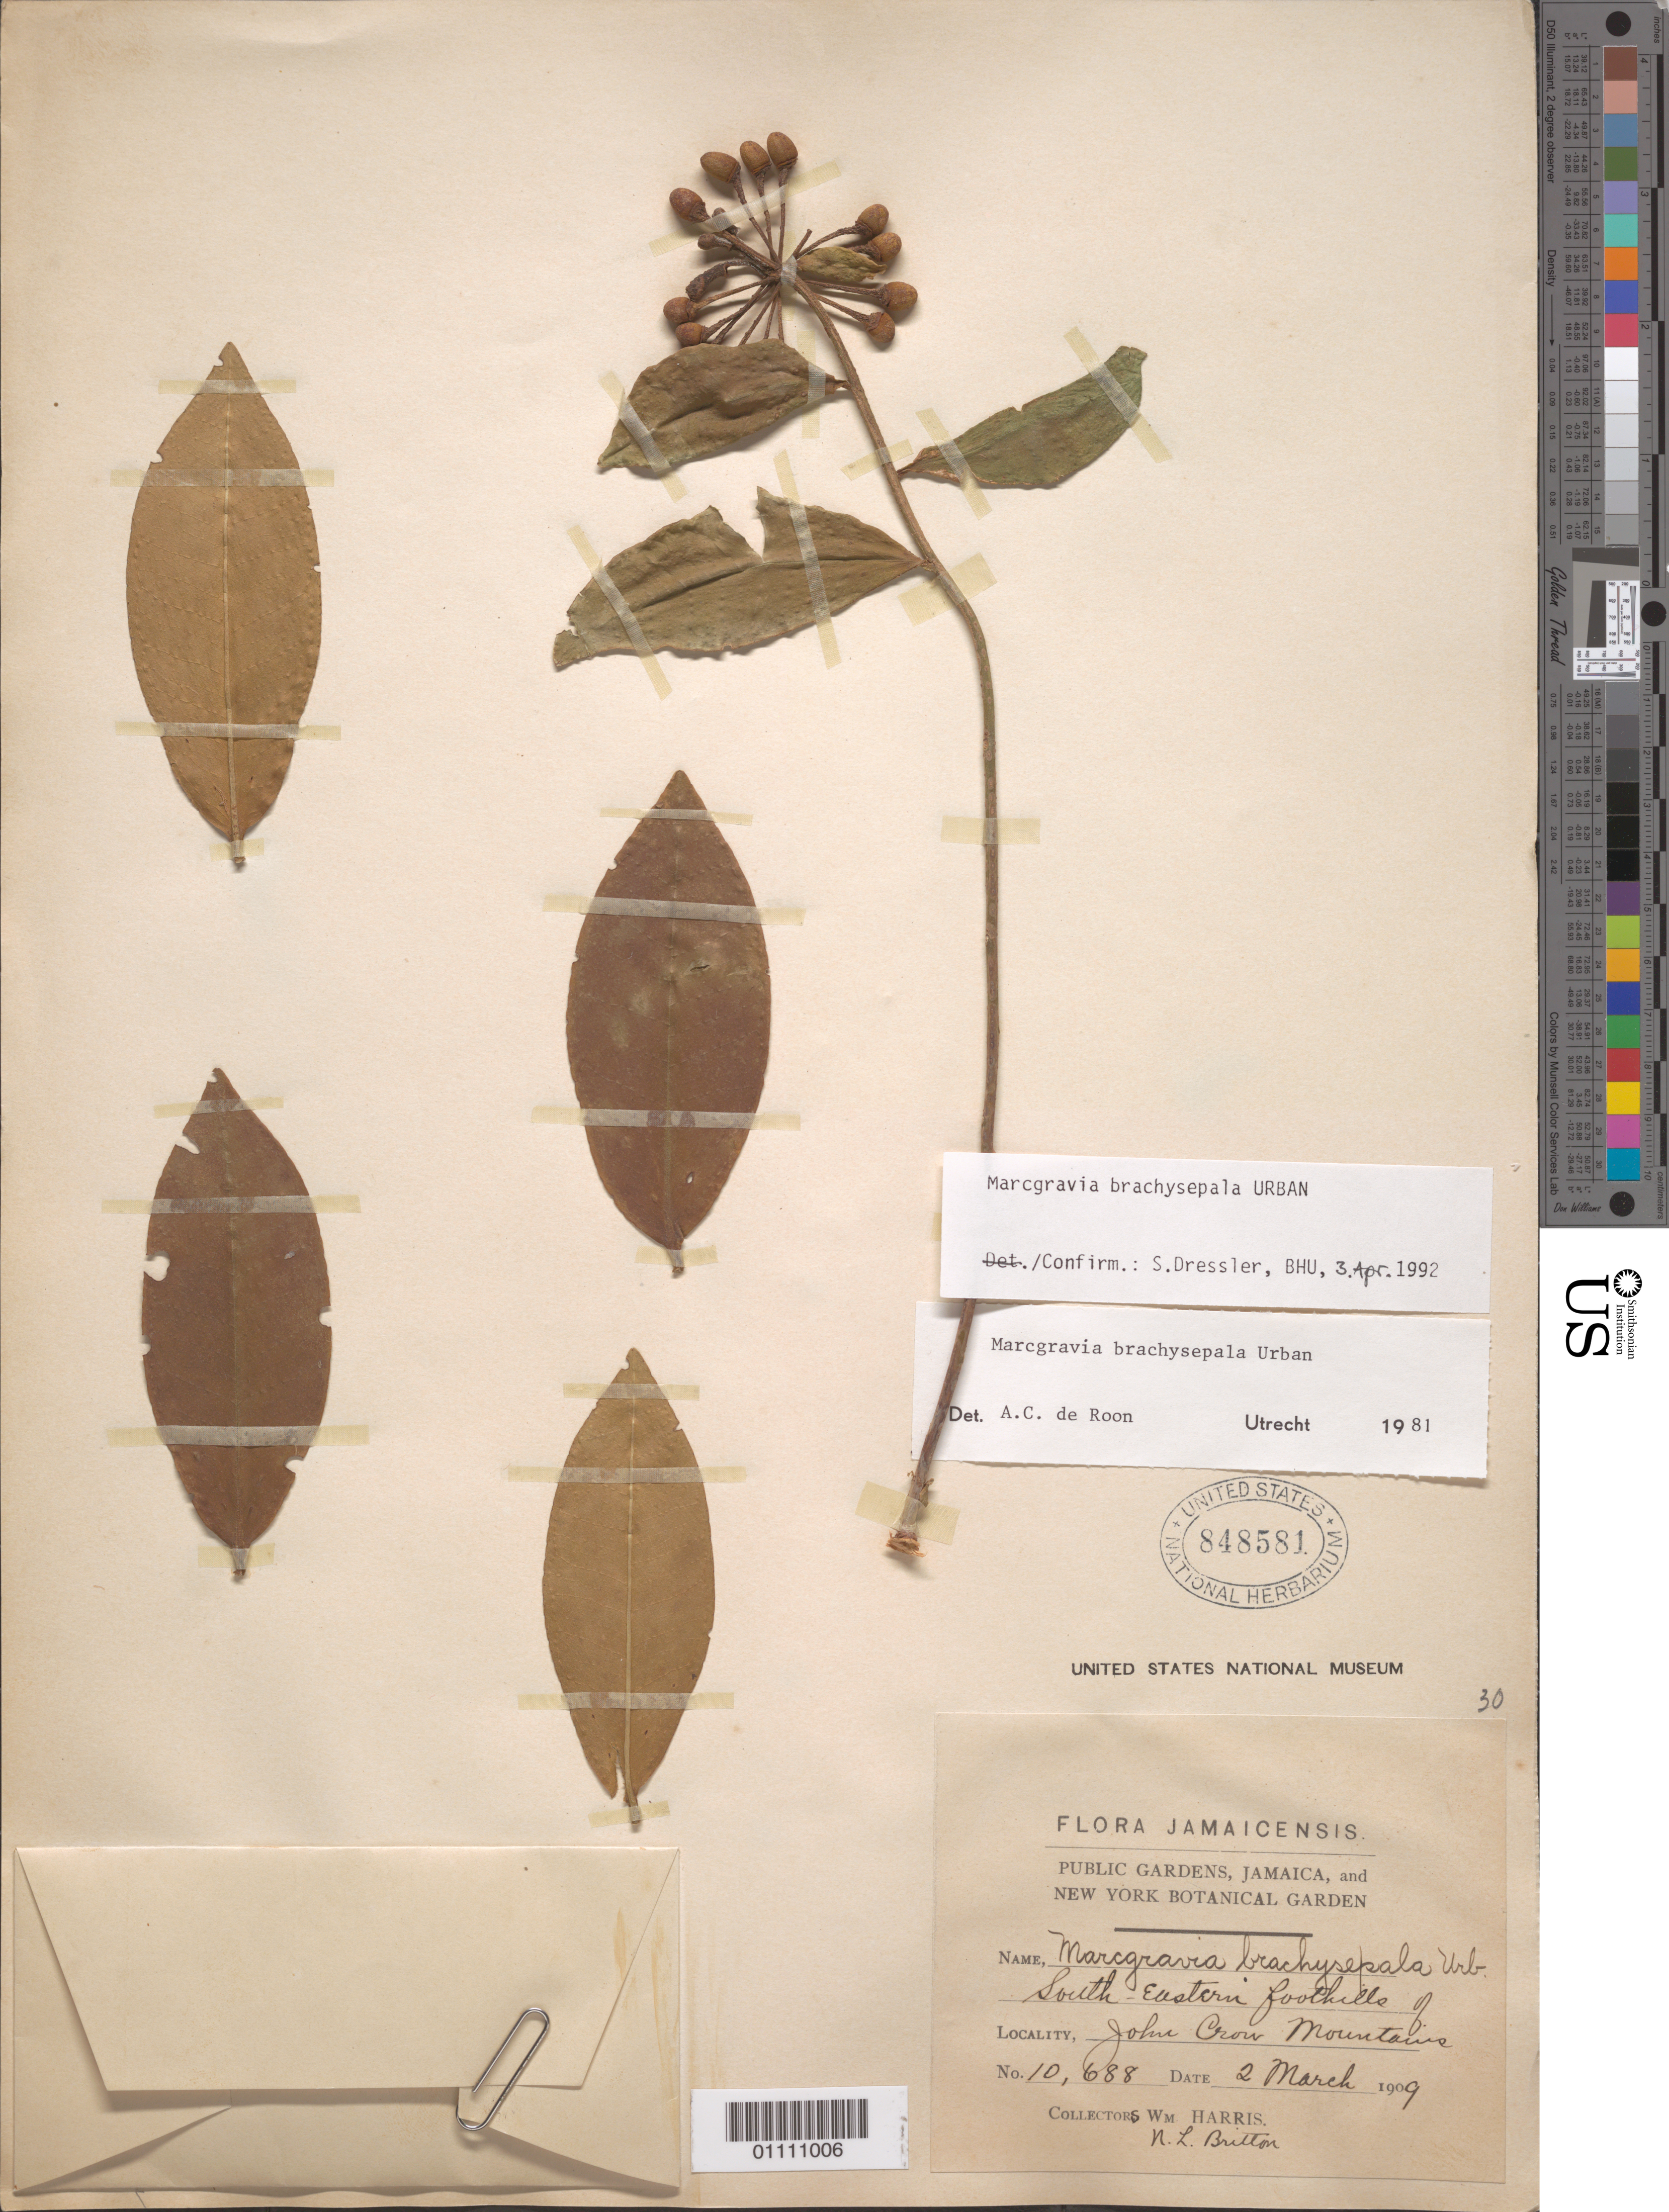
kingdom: Plantae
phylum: Tracheophyta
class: Magnoliopsida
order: Ericales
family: Marcgraviaceae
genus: Marcgravia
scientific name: Marcgravia brachysepala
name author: Urb.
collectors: W. Harris & N. Britton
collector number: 10688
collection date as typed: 02 Mar 1909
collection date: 1909-03-02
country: Jamaica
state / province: Portland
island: Jamaica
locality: South Eastern foothills of John Crow Mountains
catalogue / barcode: US 848581